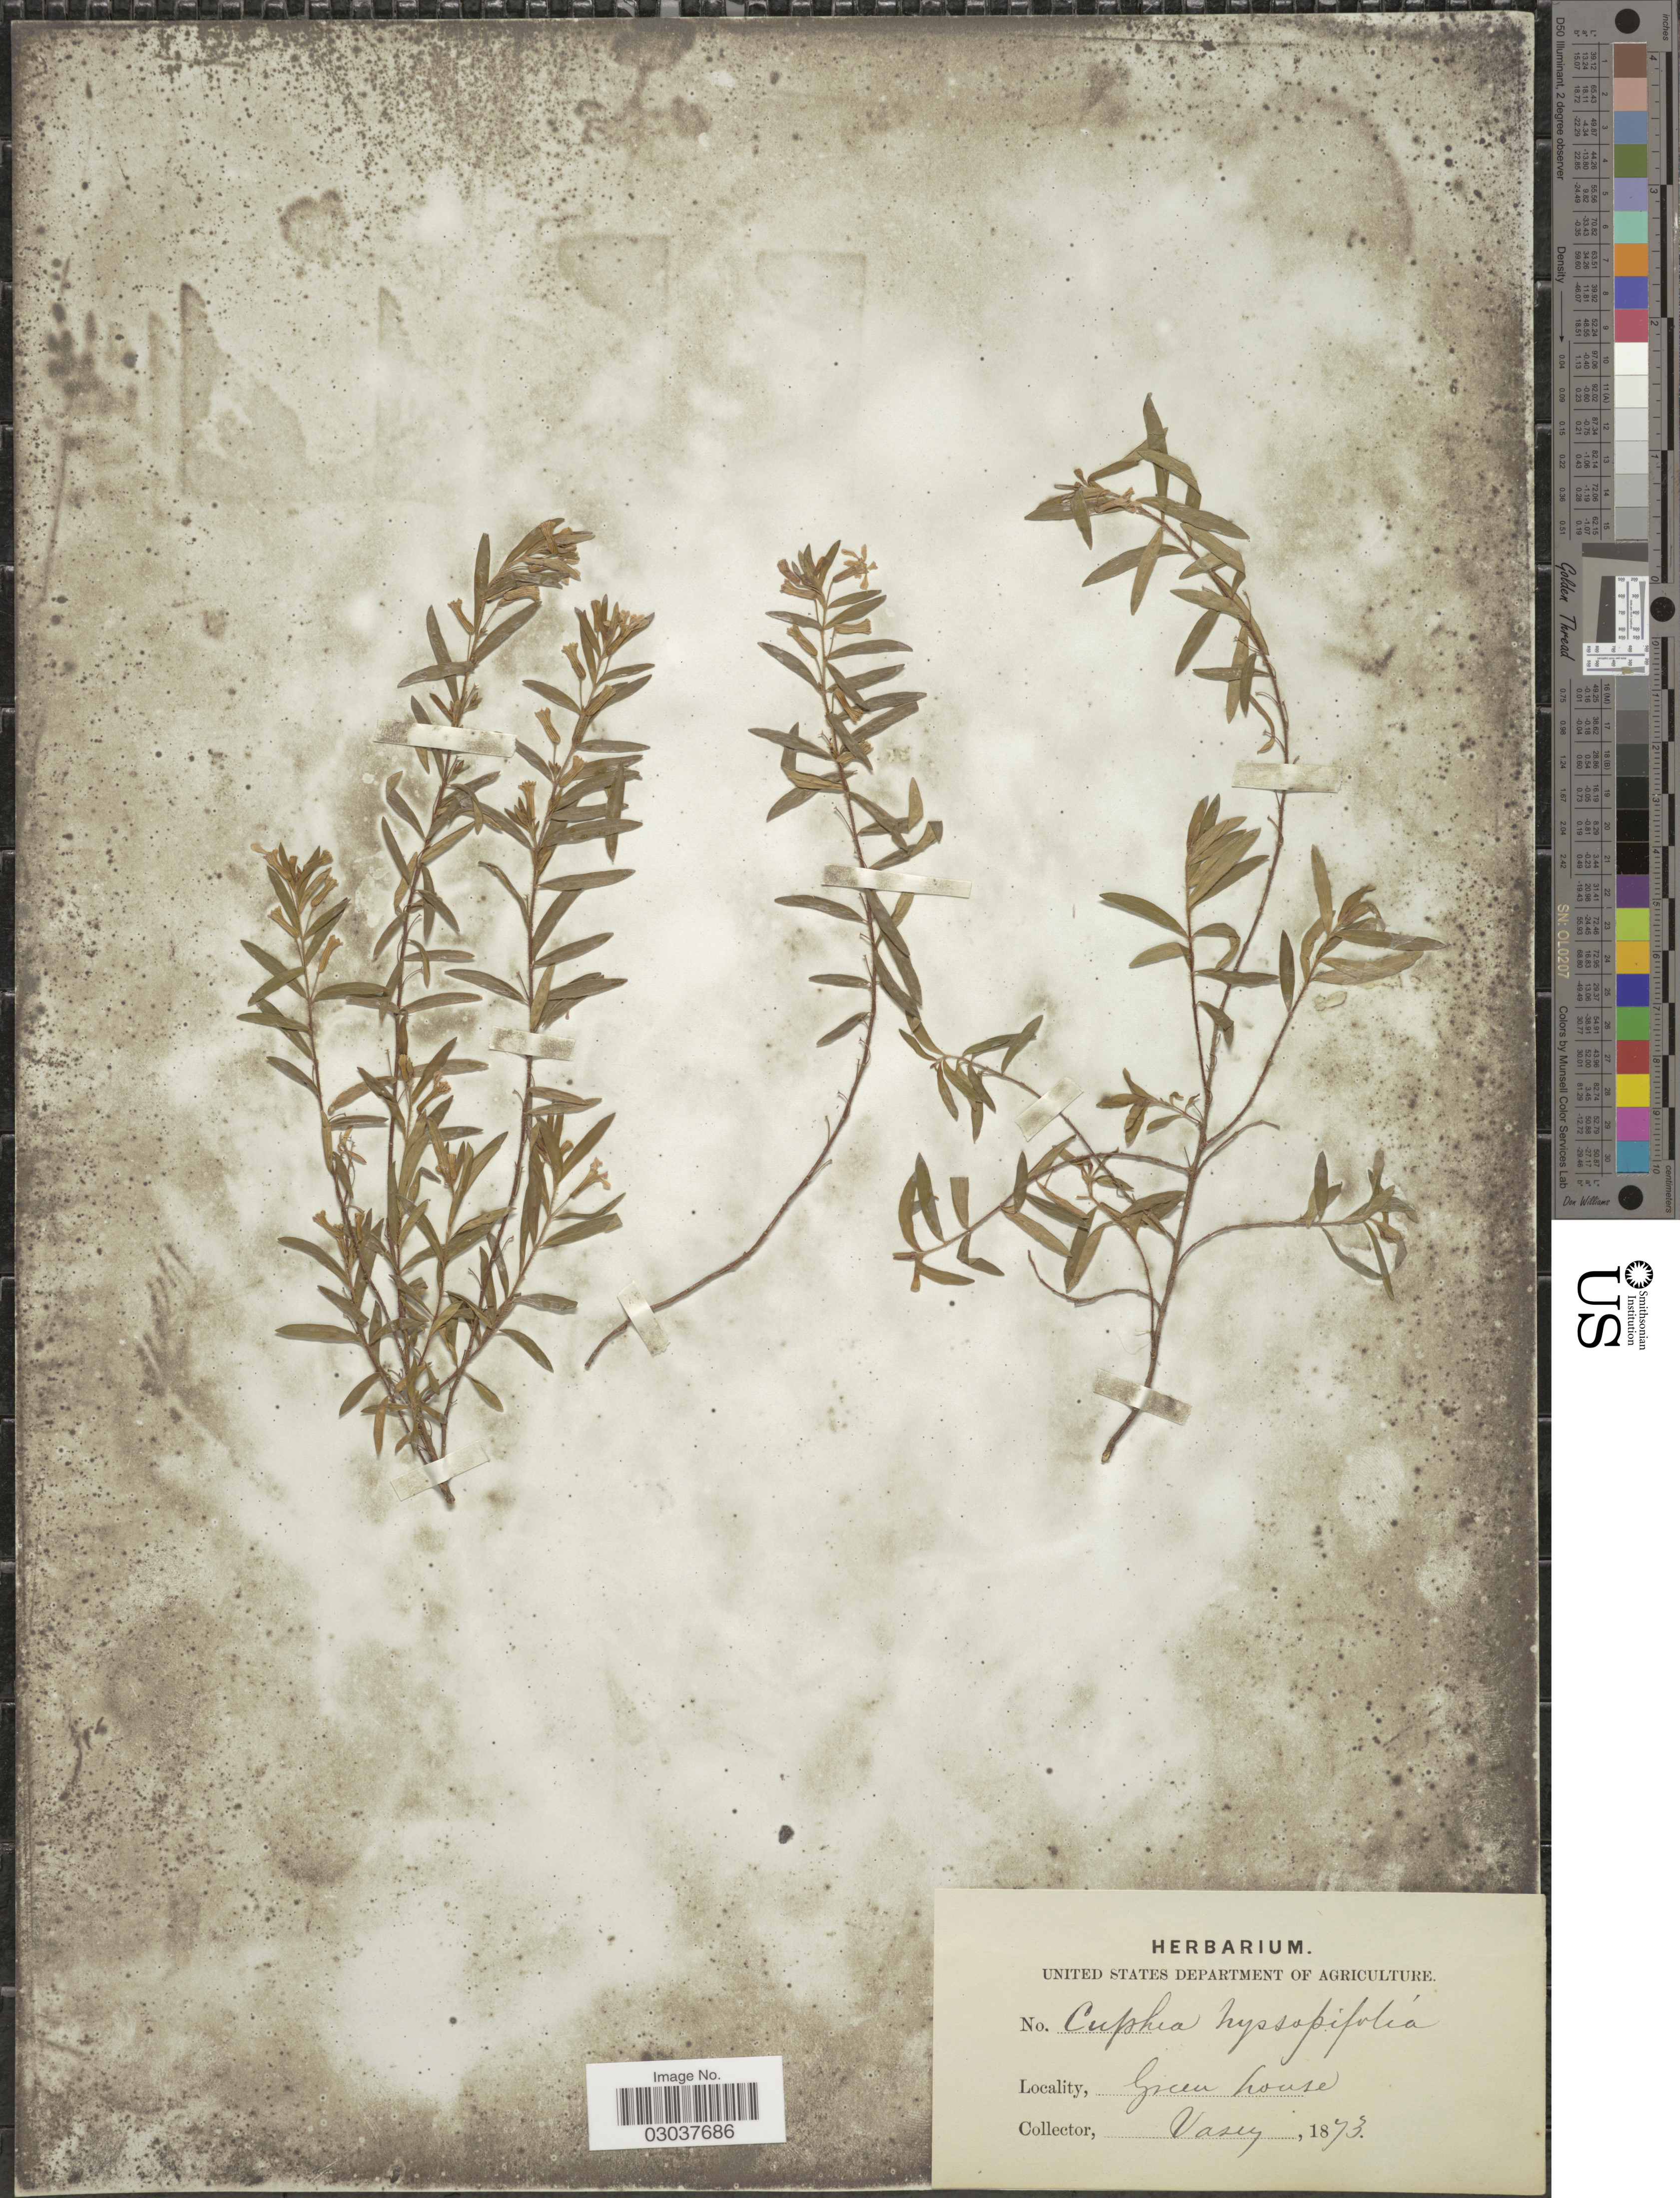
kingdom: Plantae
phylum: Tracheophyta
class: Magnoliopsida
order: Myrtales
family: Lythraceae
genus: Cuphea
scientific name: Cuphea hyssopifolia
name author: Kunth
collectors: Vasey, --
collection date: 1873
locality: Green house.